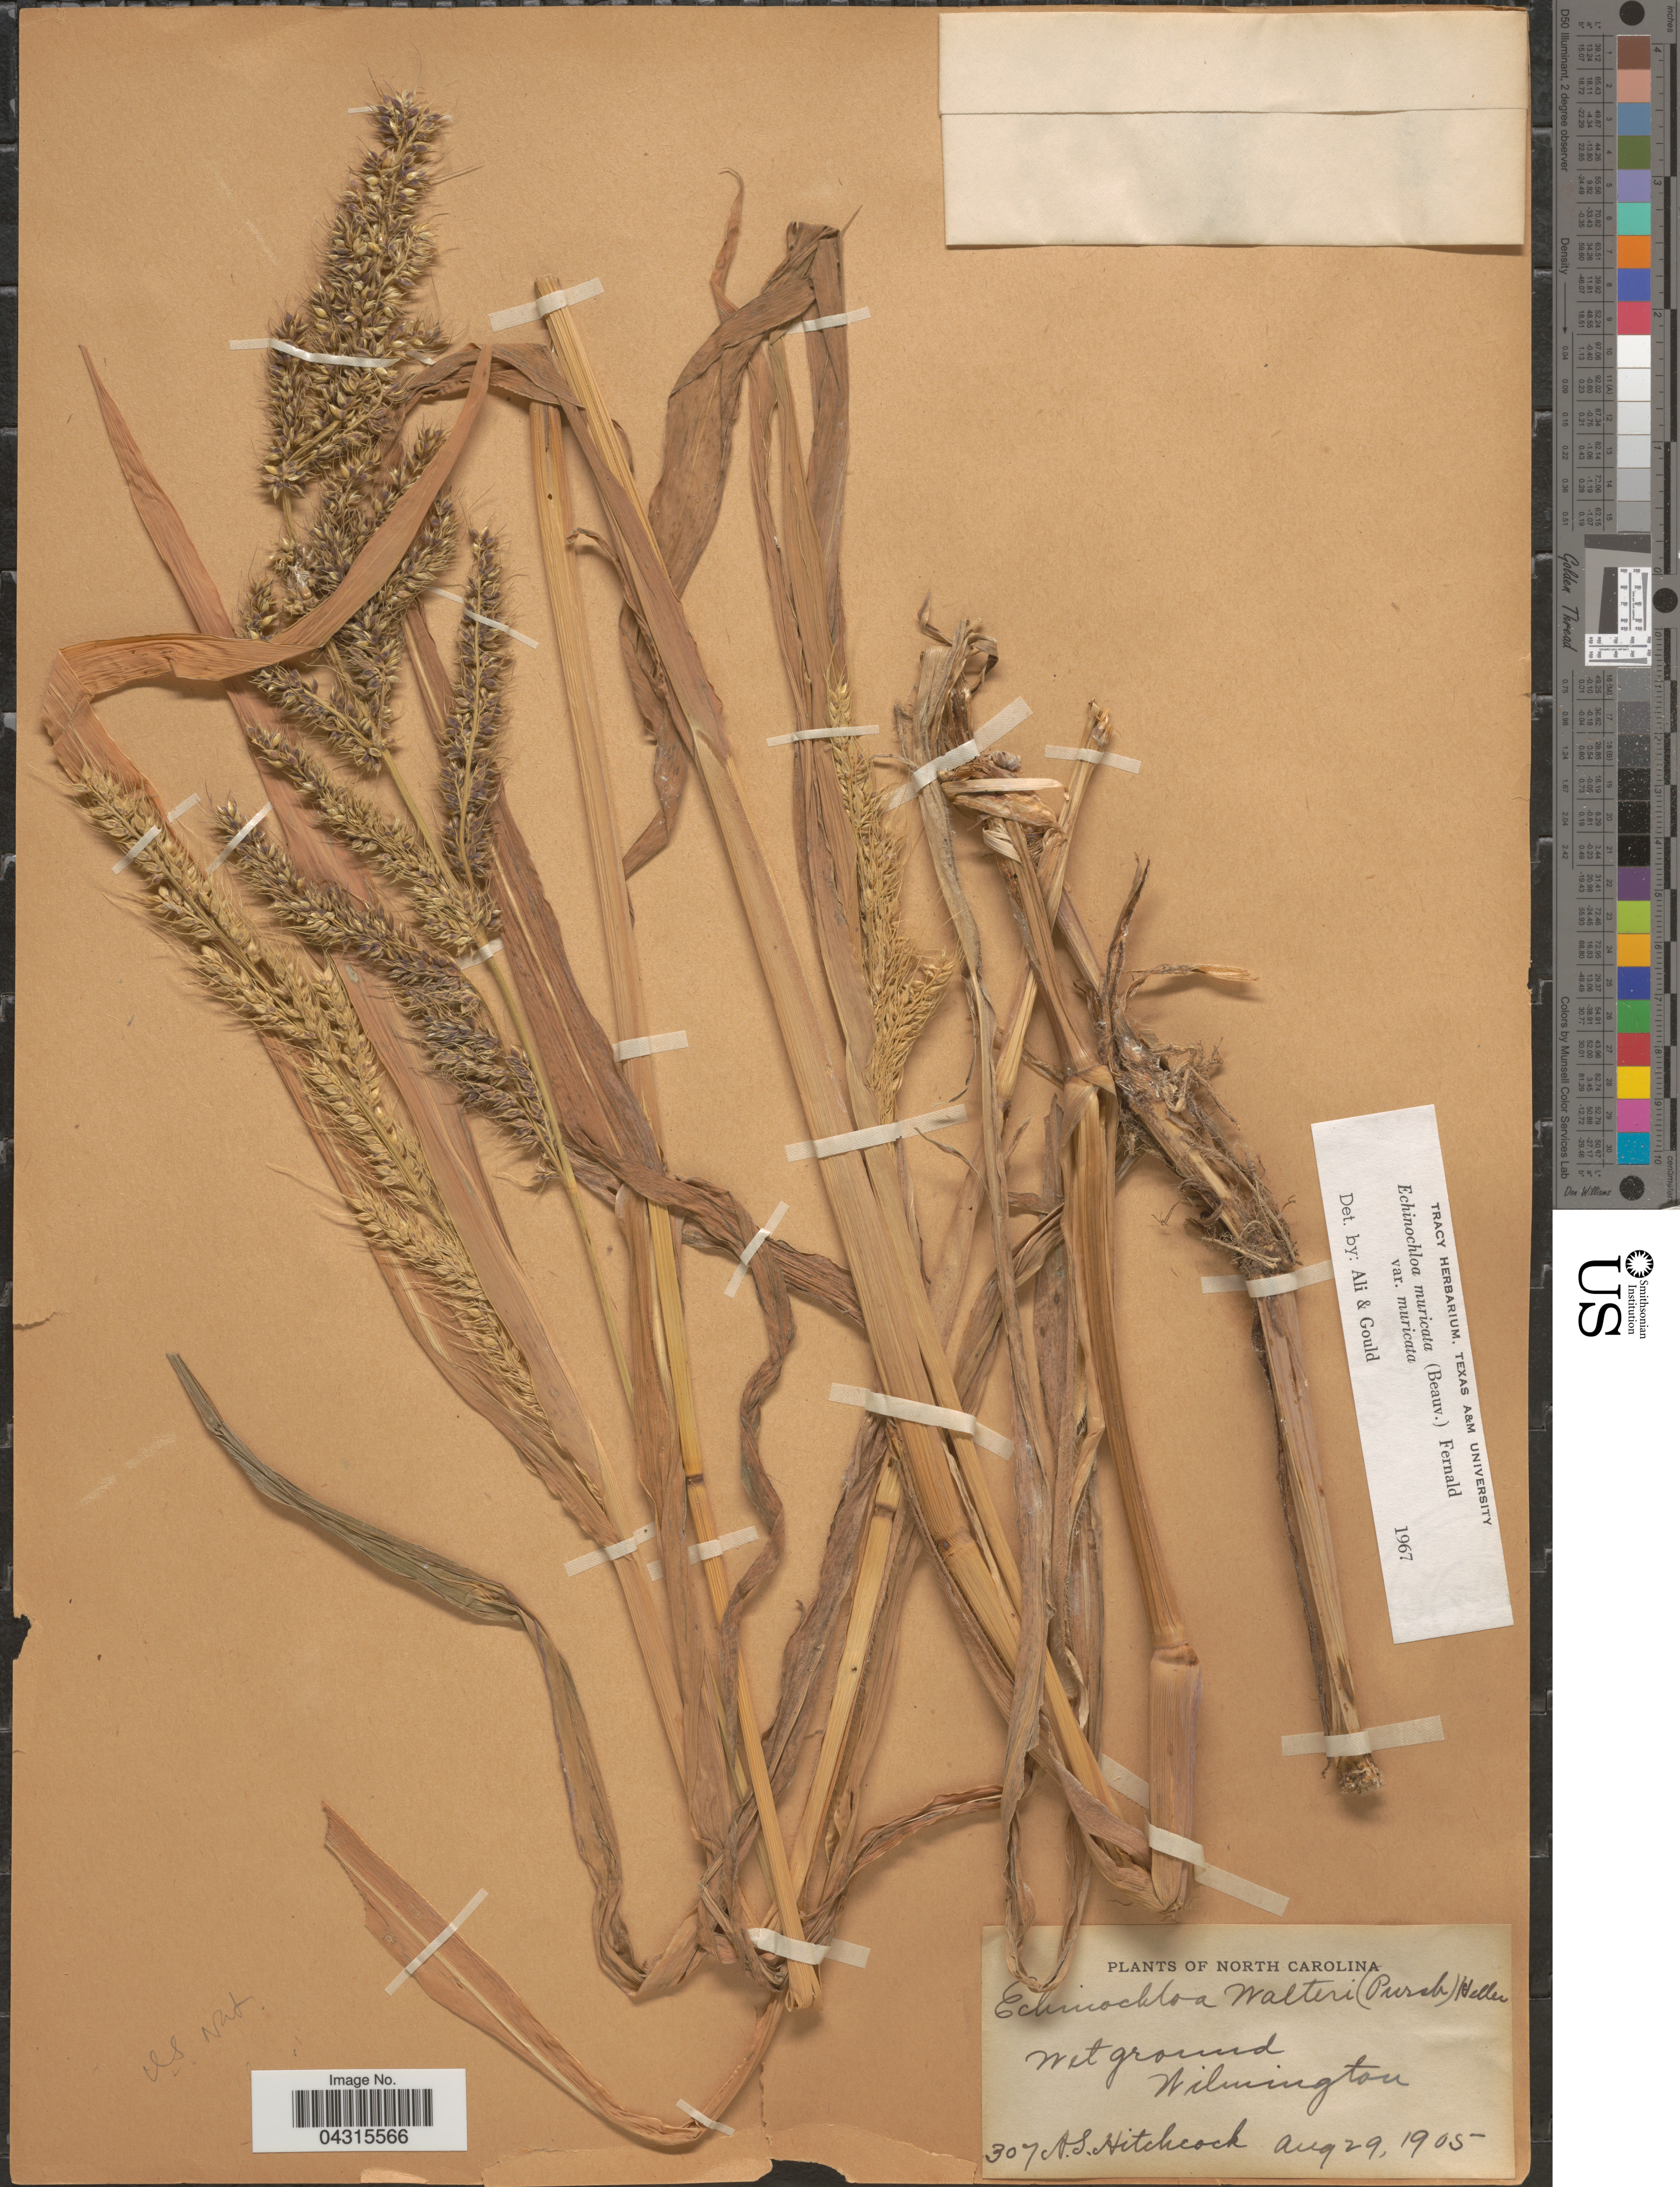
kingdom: Plantae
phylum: Tracheophyta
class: Liliopsida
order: Poales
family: Poaceae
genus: Echinochloa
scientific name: Echinochloa muricata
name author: (P. Beauv.) Fernald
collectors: A. S. Hitchcock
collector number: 307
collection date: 1905-08-29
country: United States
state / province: North Carolina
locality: Wet ground. Wilmington.